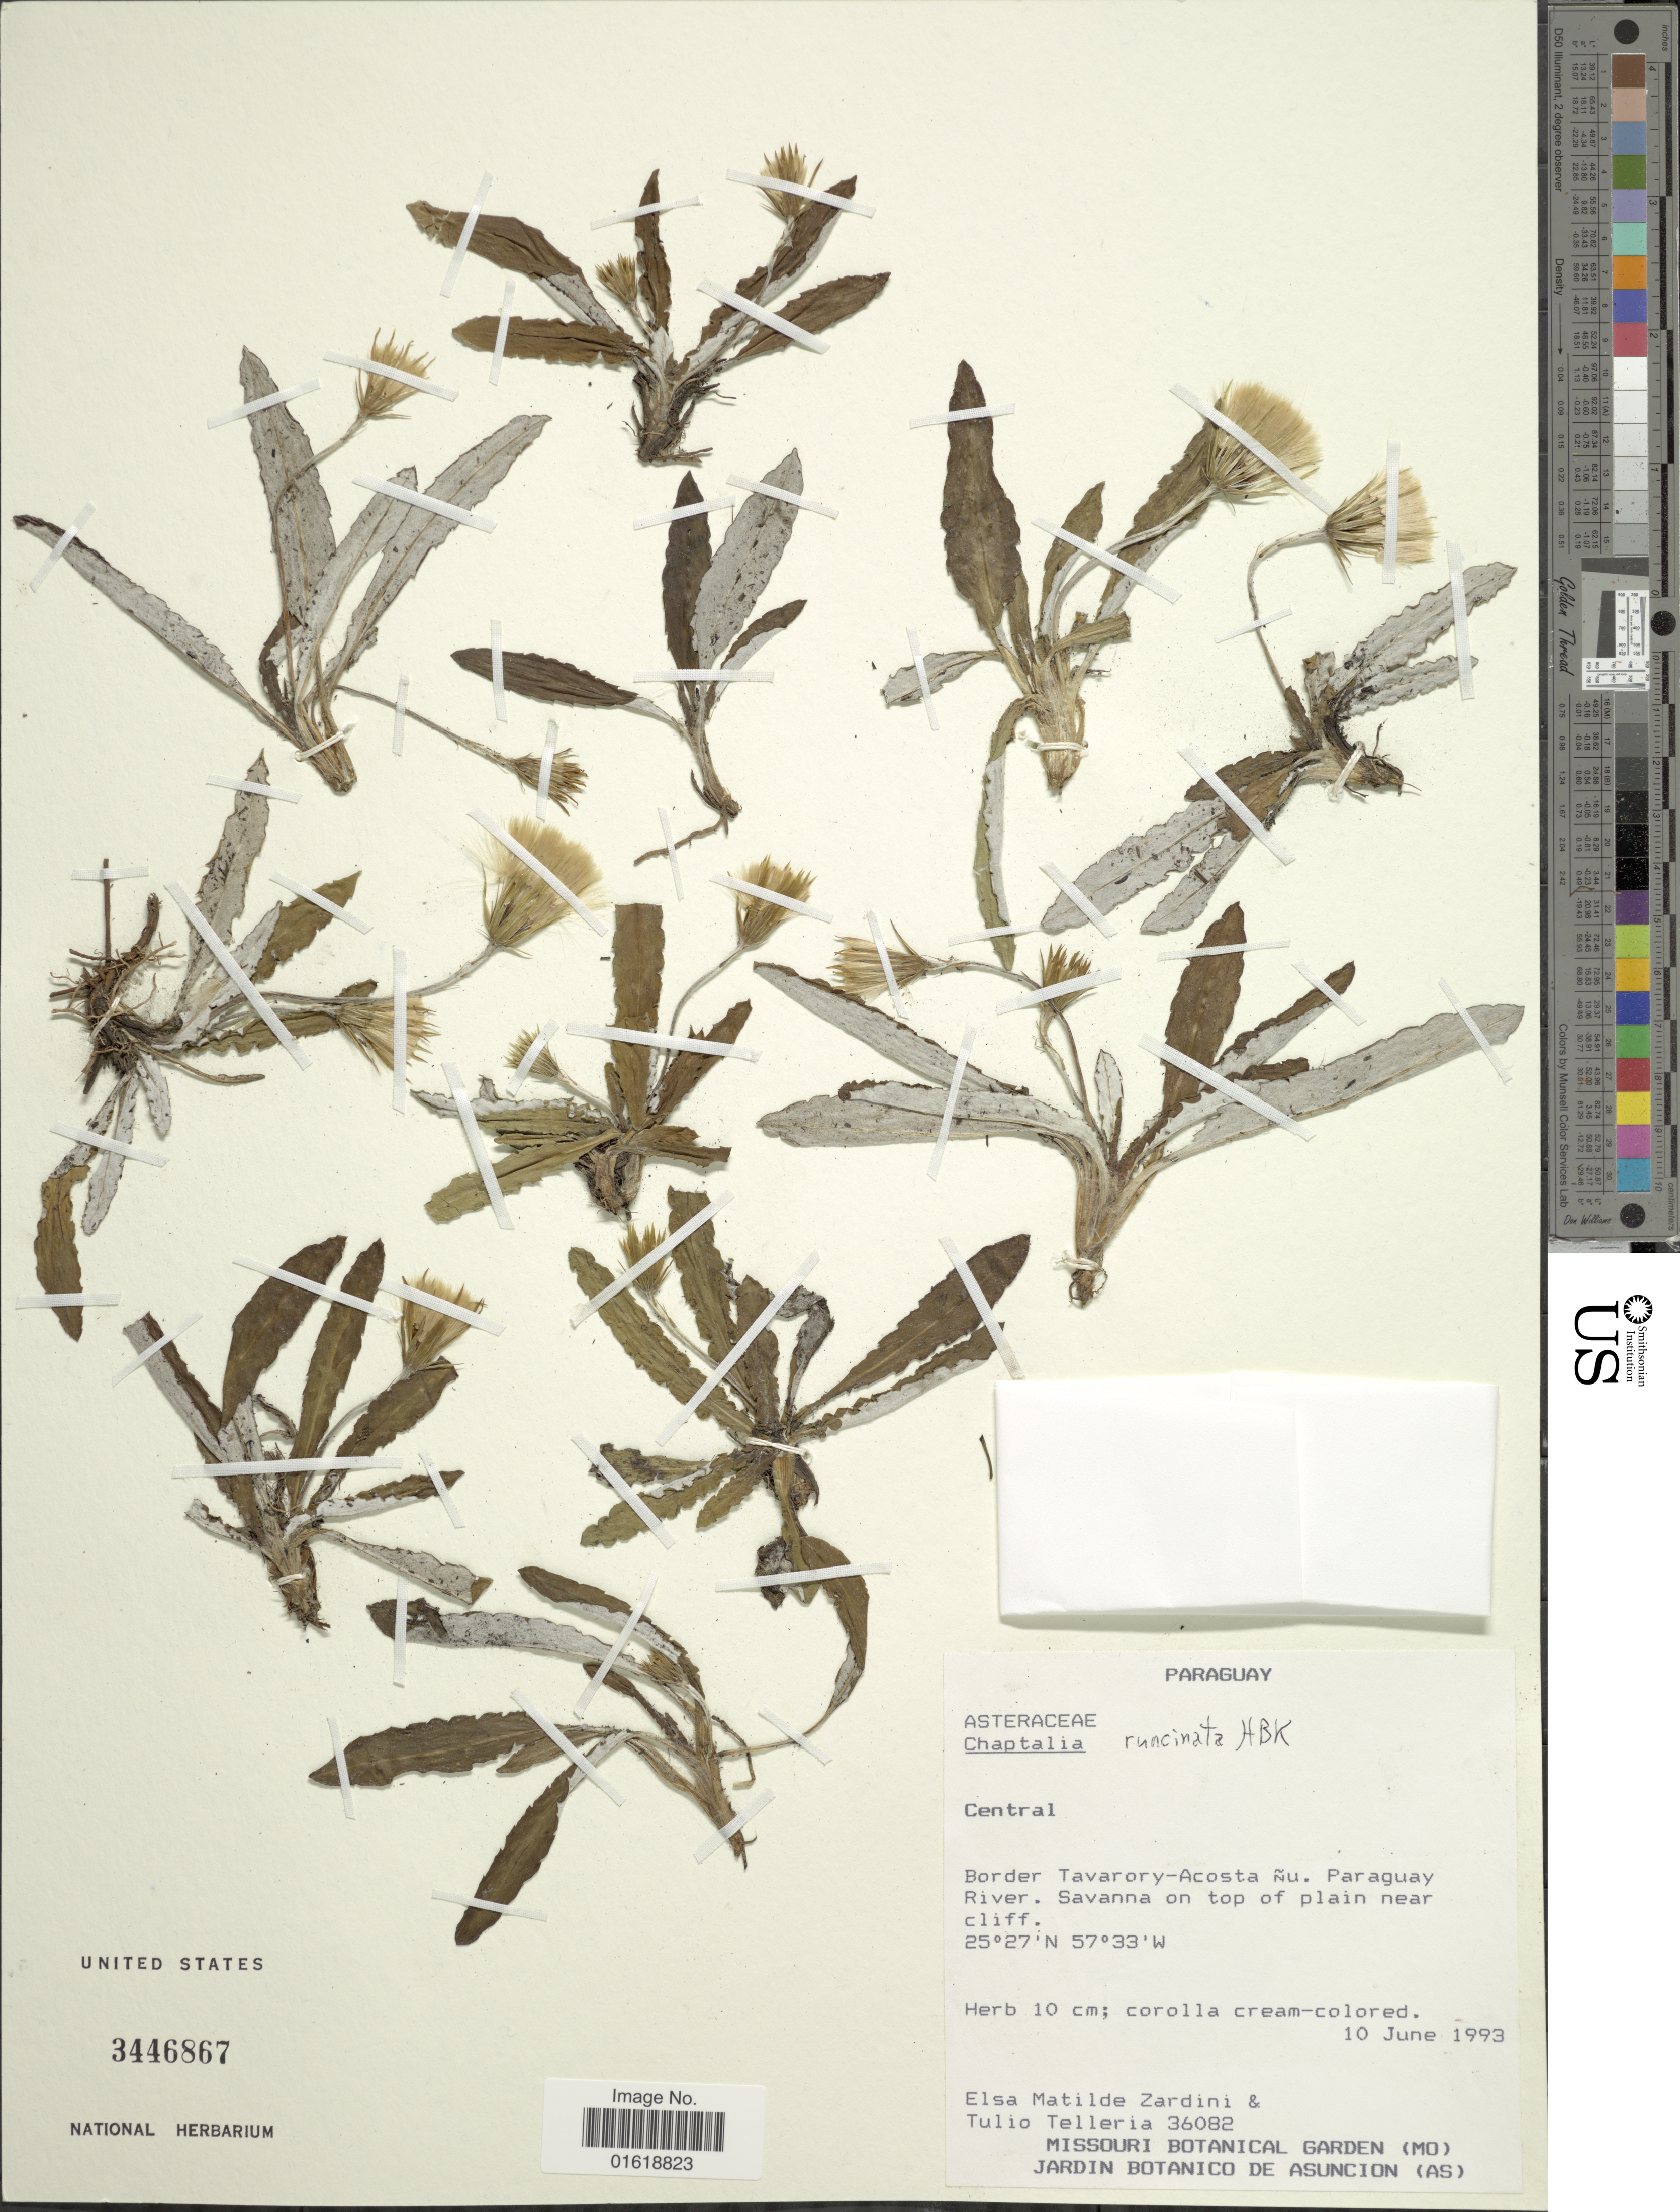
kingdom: Plantae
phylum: Tracheophyta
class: Magnoliopsida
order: Asterales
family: Asteraceae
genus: Chaptalia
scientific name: Chaptalia runcinata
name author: Kunth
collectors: E. M. Zardini & T. Telleria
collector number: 36082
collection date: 1993-06-10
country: Paraguay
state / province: Central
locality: Central. Border Tavarory-Acosta Nu. Paraguay River. Savanna on top of plain near cliff.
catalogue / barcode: US 3446867